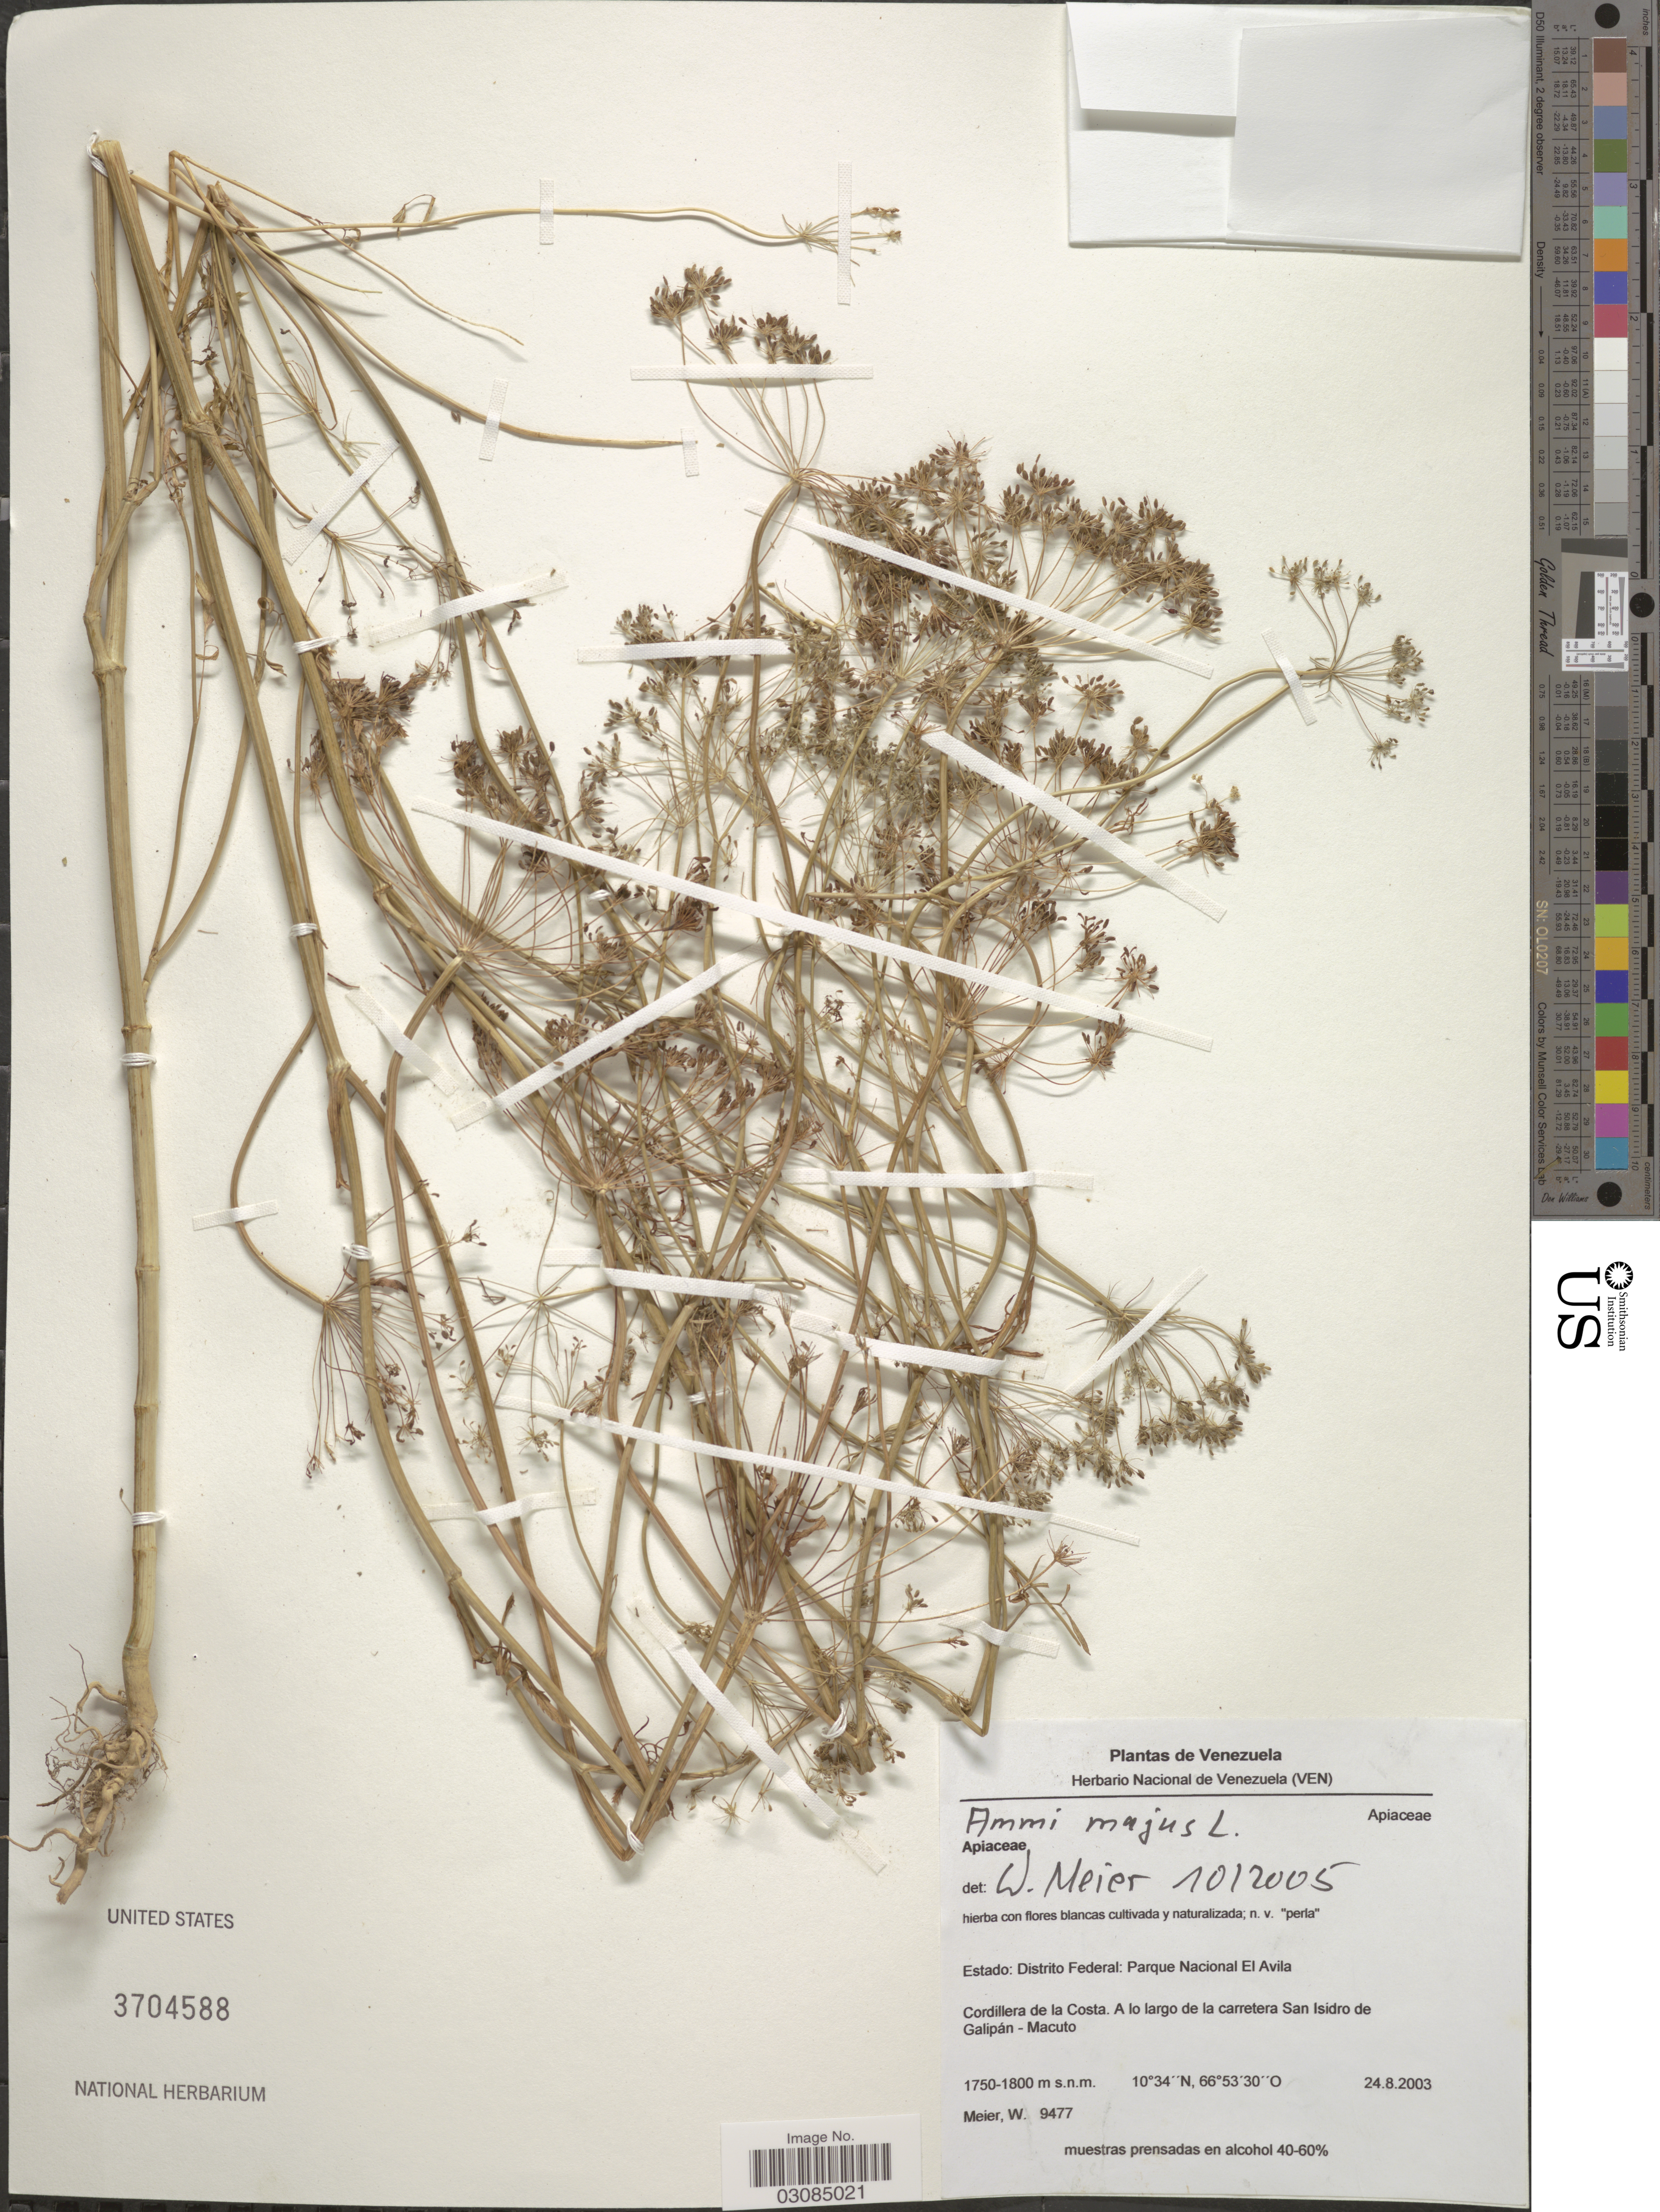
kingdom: Plantae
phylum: Tracheophyta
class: Magnoliopsida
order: Apiales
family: Apiaceae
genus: Ammi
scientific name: Ammi majus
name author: L.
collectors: W. Meier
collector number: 9477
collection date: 2003-08-24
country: Venezuela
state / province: Miranda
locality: Estado: Distrito Federal: Parque Nacional El Avila. Cordillera de la Costa. A lo largo de la carretera San Isidro de Galipán - Macuto.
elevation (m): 1750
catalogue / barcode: US 3704588